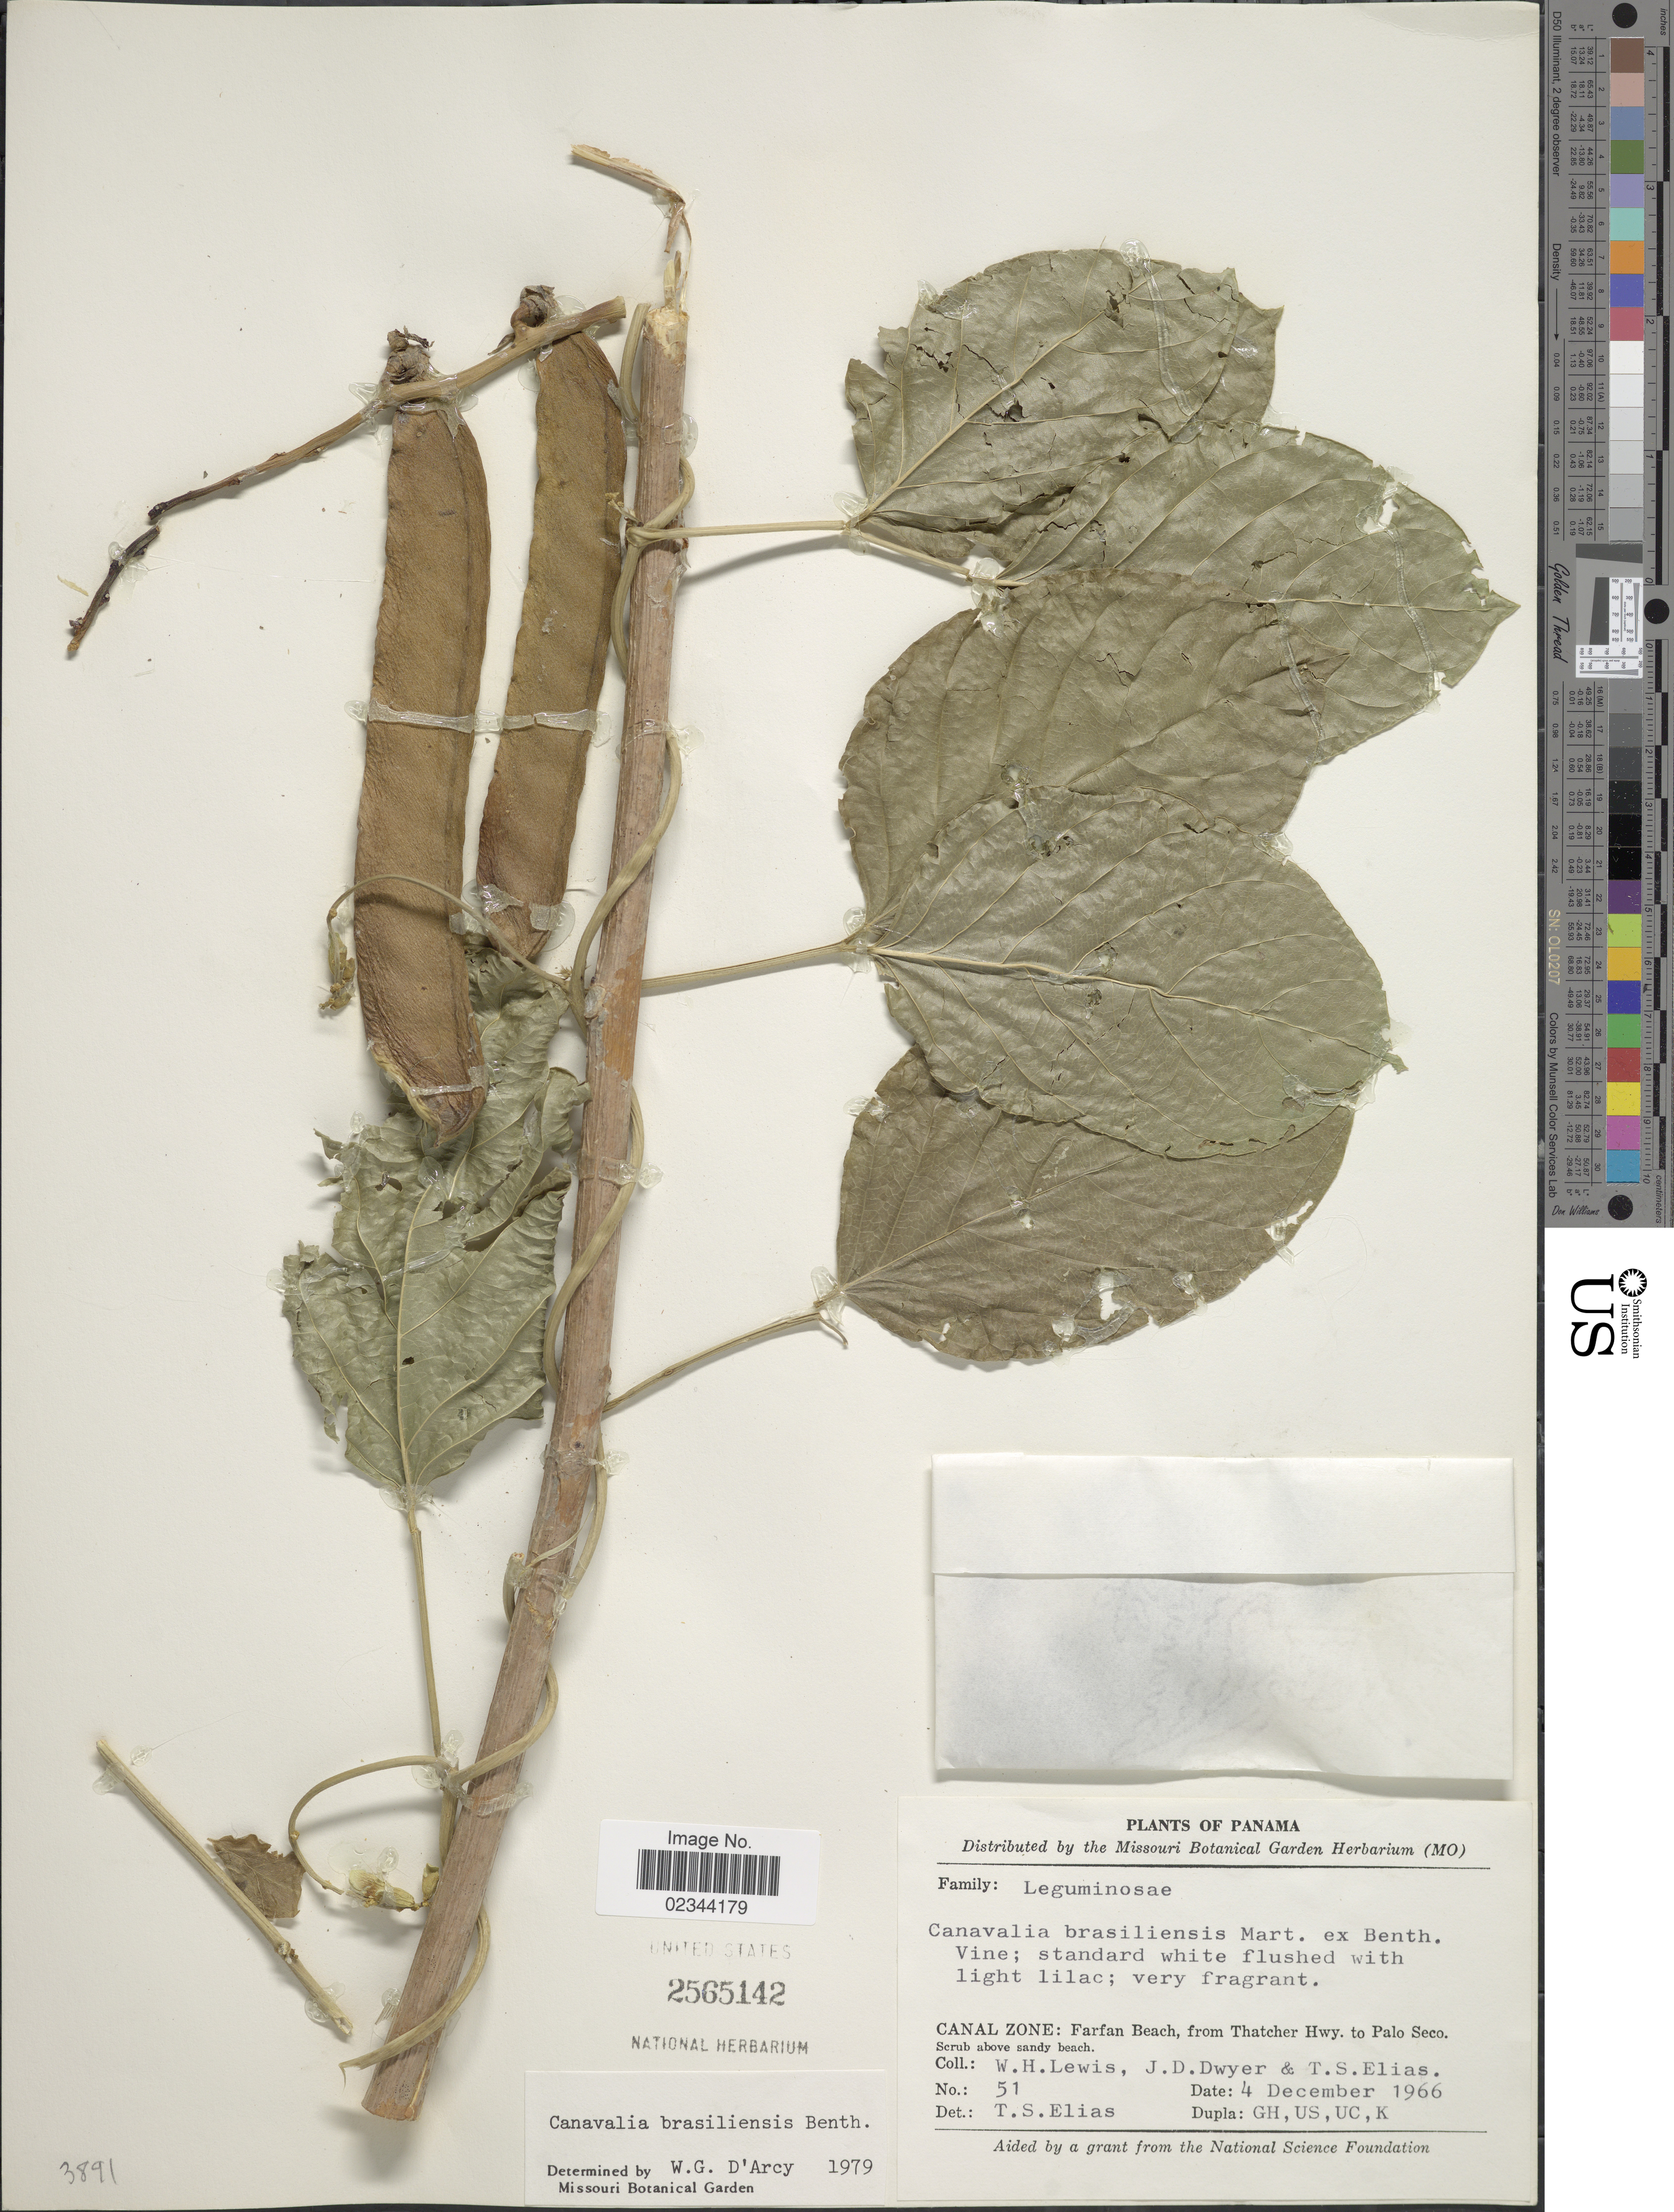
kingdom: Plantae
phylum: Tracheophyta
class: Magnoliopsida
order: Fabales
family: Fabaceae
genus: Canavalia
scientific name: Canavalia brasiliensis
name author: Mart. ex Benth.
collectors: W. H. Lewis, J. D. Dwyer & T. S. Elias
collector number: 51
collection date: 1966-12-04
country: Panama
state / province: Colón / Panamá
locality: Farfan Beach, from Thatcher Hwy, to Palo Seco. Canal Zone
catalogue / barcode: US 2565142